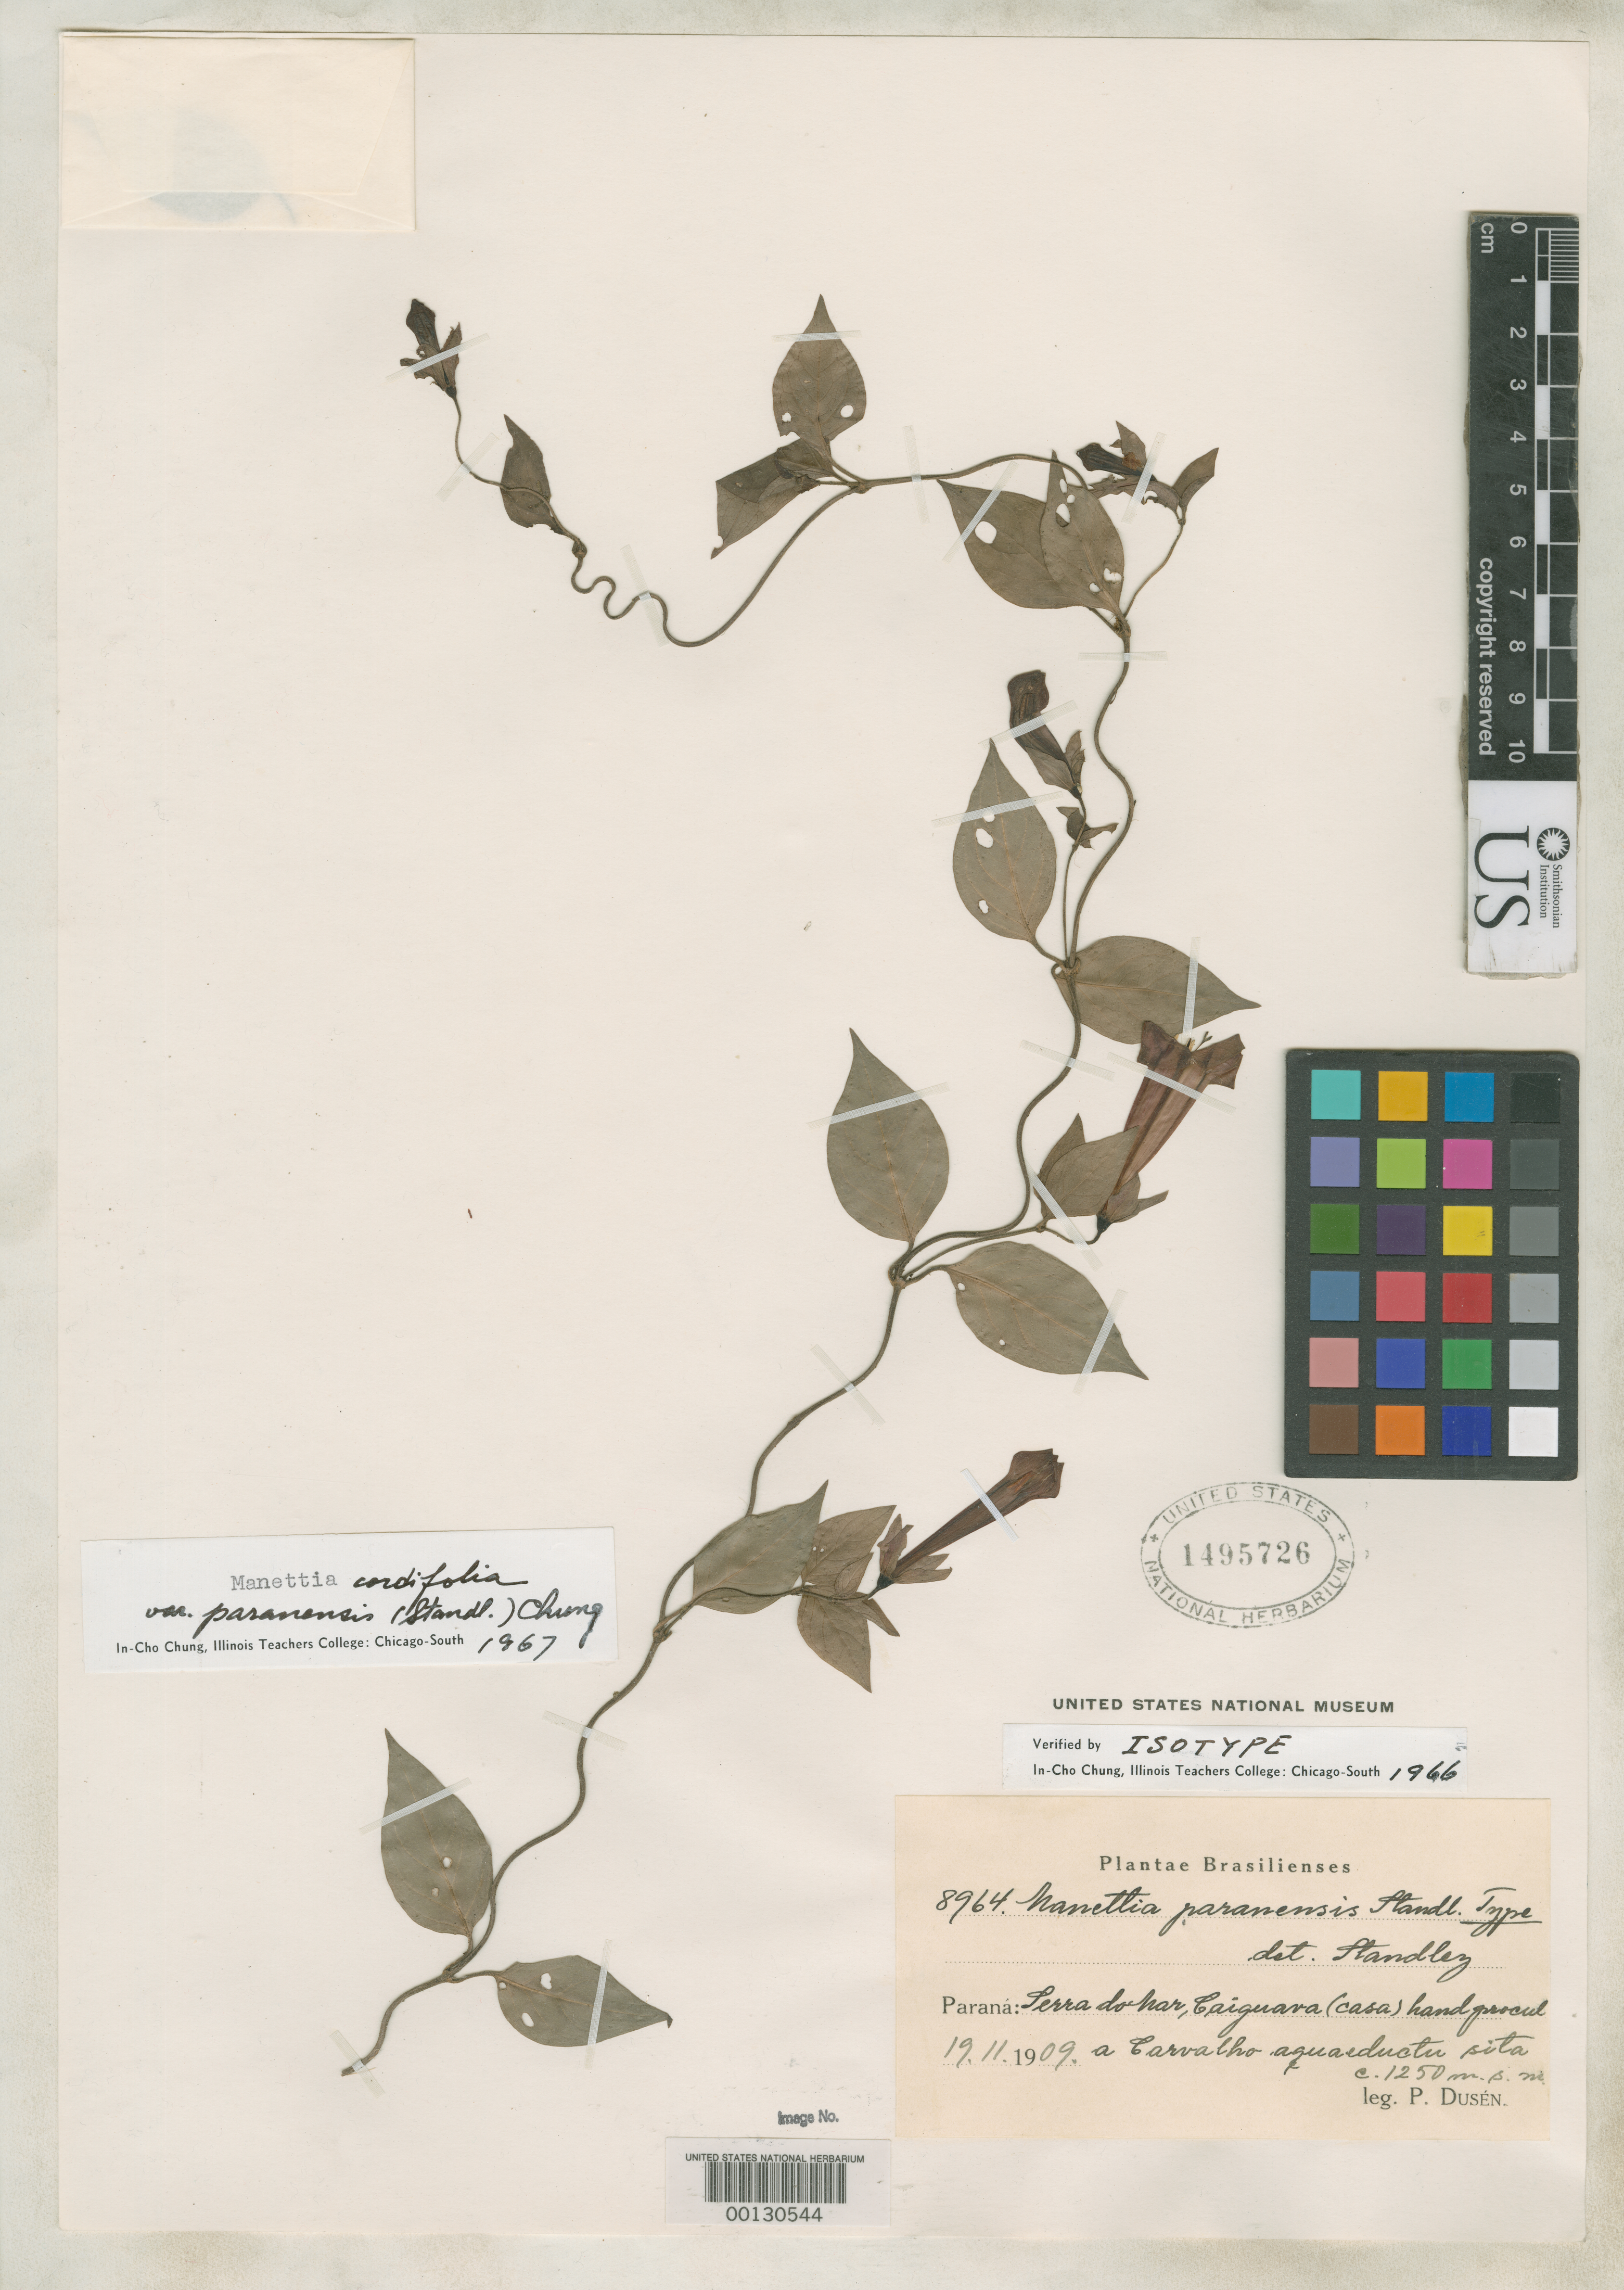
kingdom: Plantae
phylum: Tracheophyta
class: Magnoliopsida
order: Gentianales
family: Rubiaceae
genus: Manettia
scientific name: Manettia paranensis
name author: Standl.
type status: Isotype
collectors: P. Dusén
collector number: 8964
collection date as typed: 19 Nov 1909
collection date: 1909-11-19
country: Brazil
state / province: Paraná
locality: Serra do Har, Caiguara.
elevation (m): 1250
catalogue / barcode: US 1495726